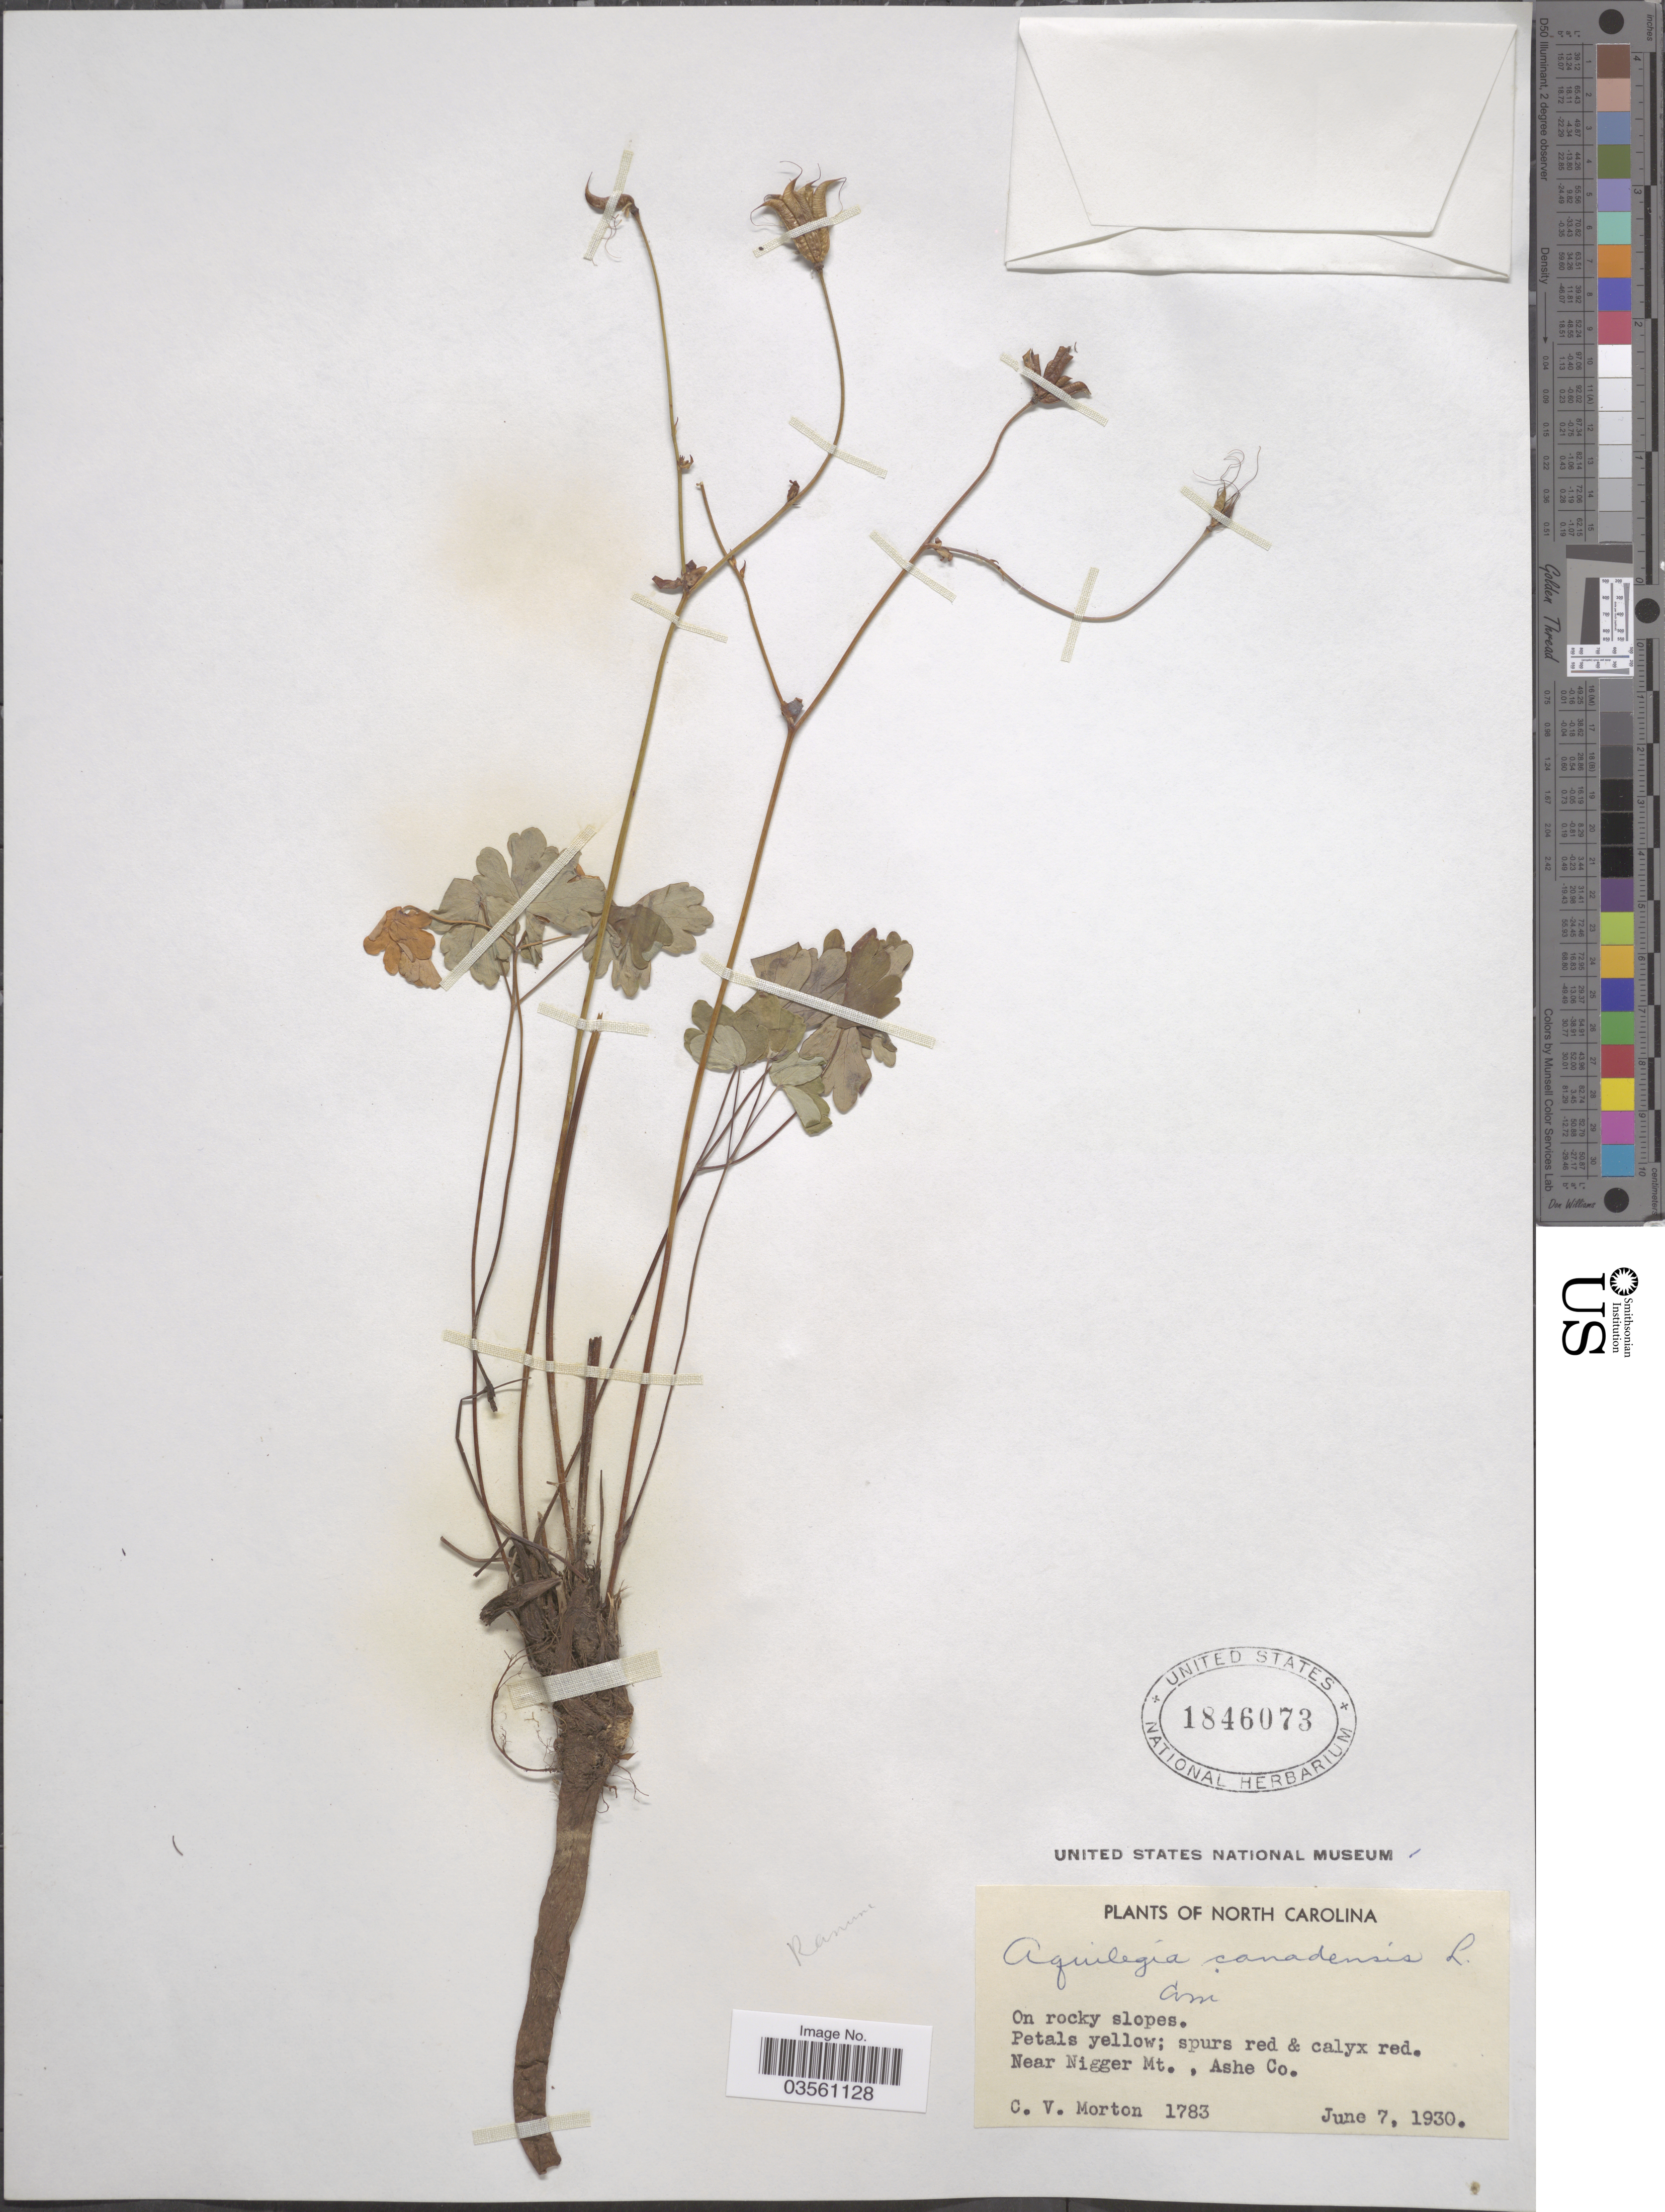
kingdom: Plantae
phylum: Tracheophyta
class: Magnoliopsida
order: Ranunculales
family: Ranunculaceae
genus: Aquilegia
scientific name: Aquilegia canadensis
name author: L.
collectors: C. V. Morton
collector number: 1783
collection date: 1930-06-07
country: United States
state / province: North Carolina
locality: Near Nigger Mt., Ashe Co.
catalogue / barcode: US 1846073